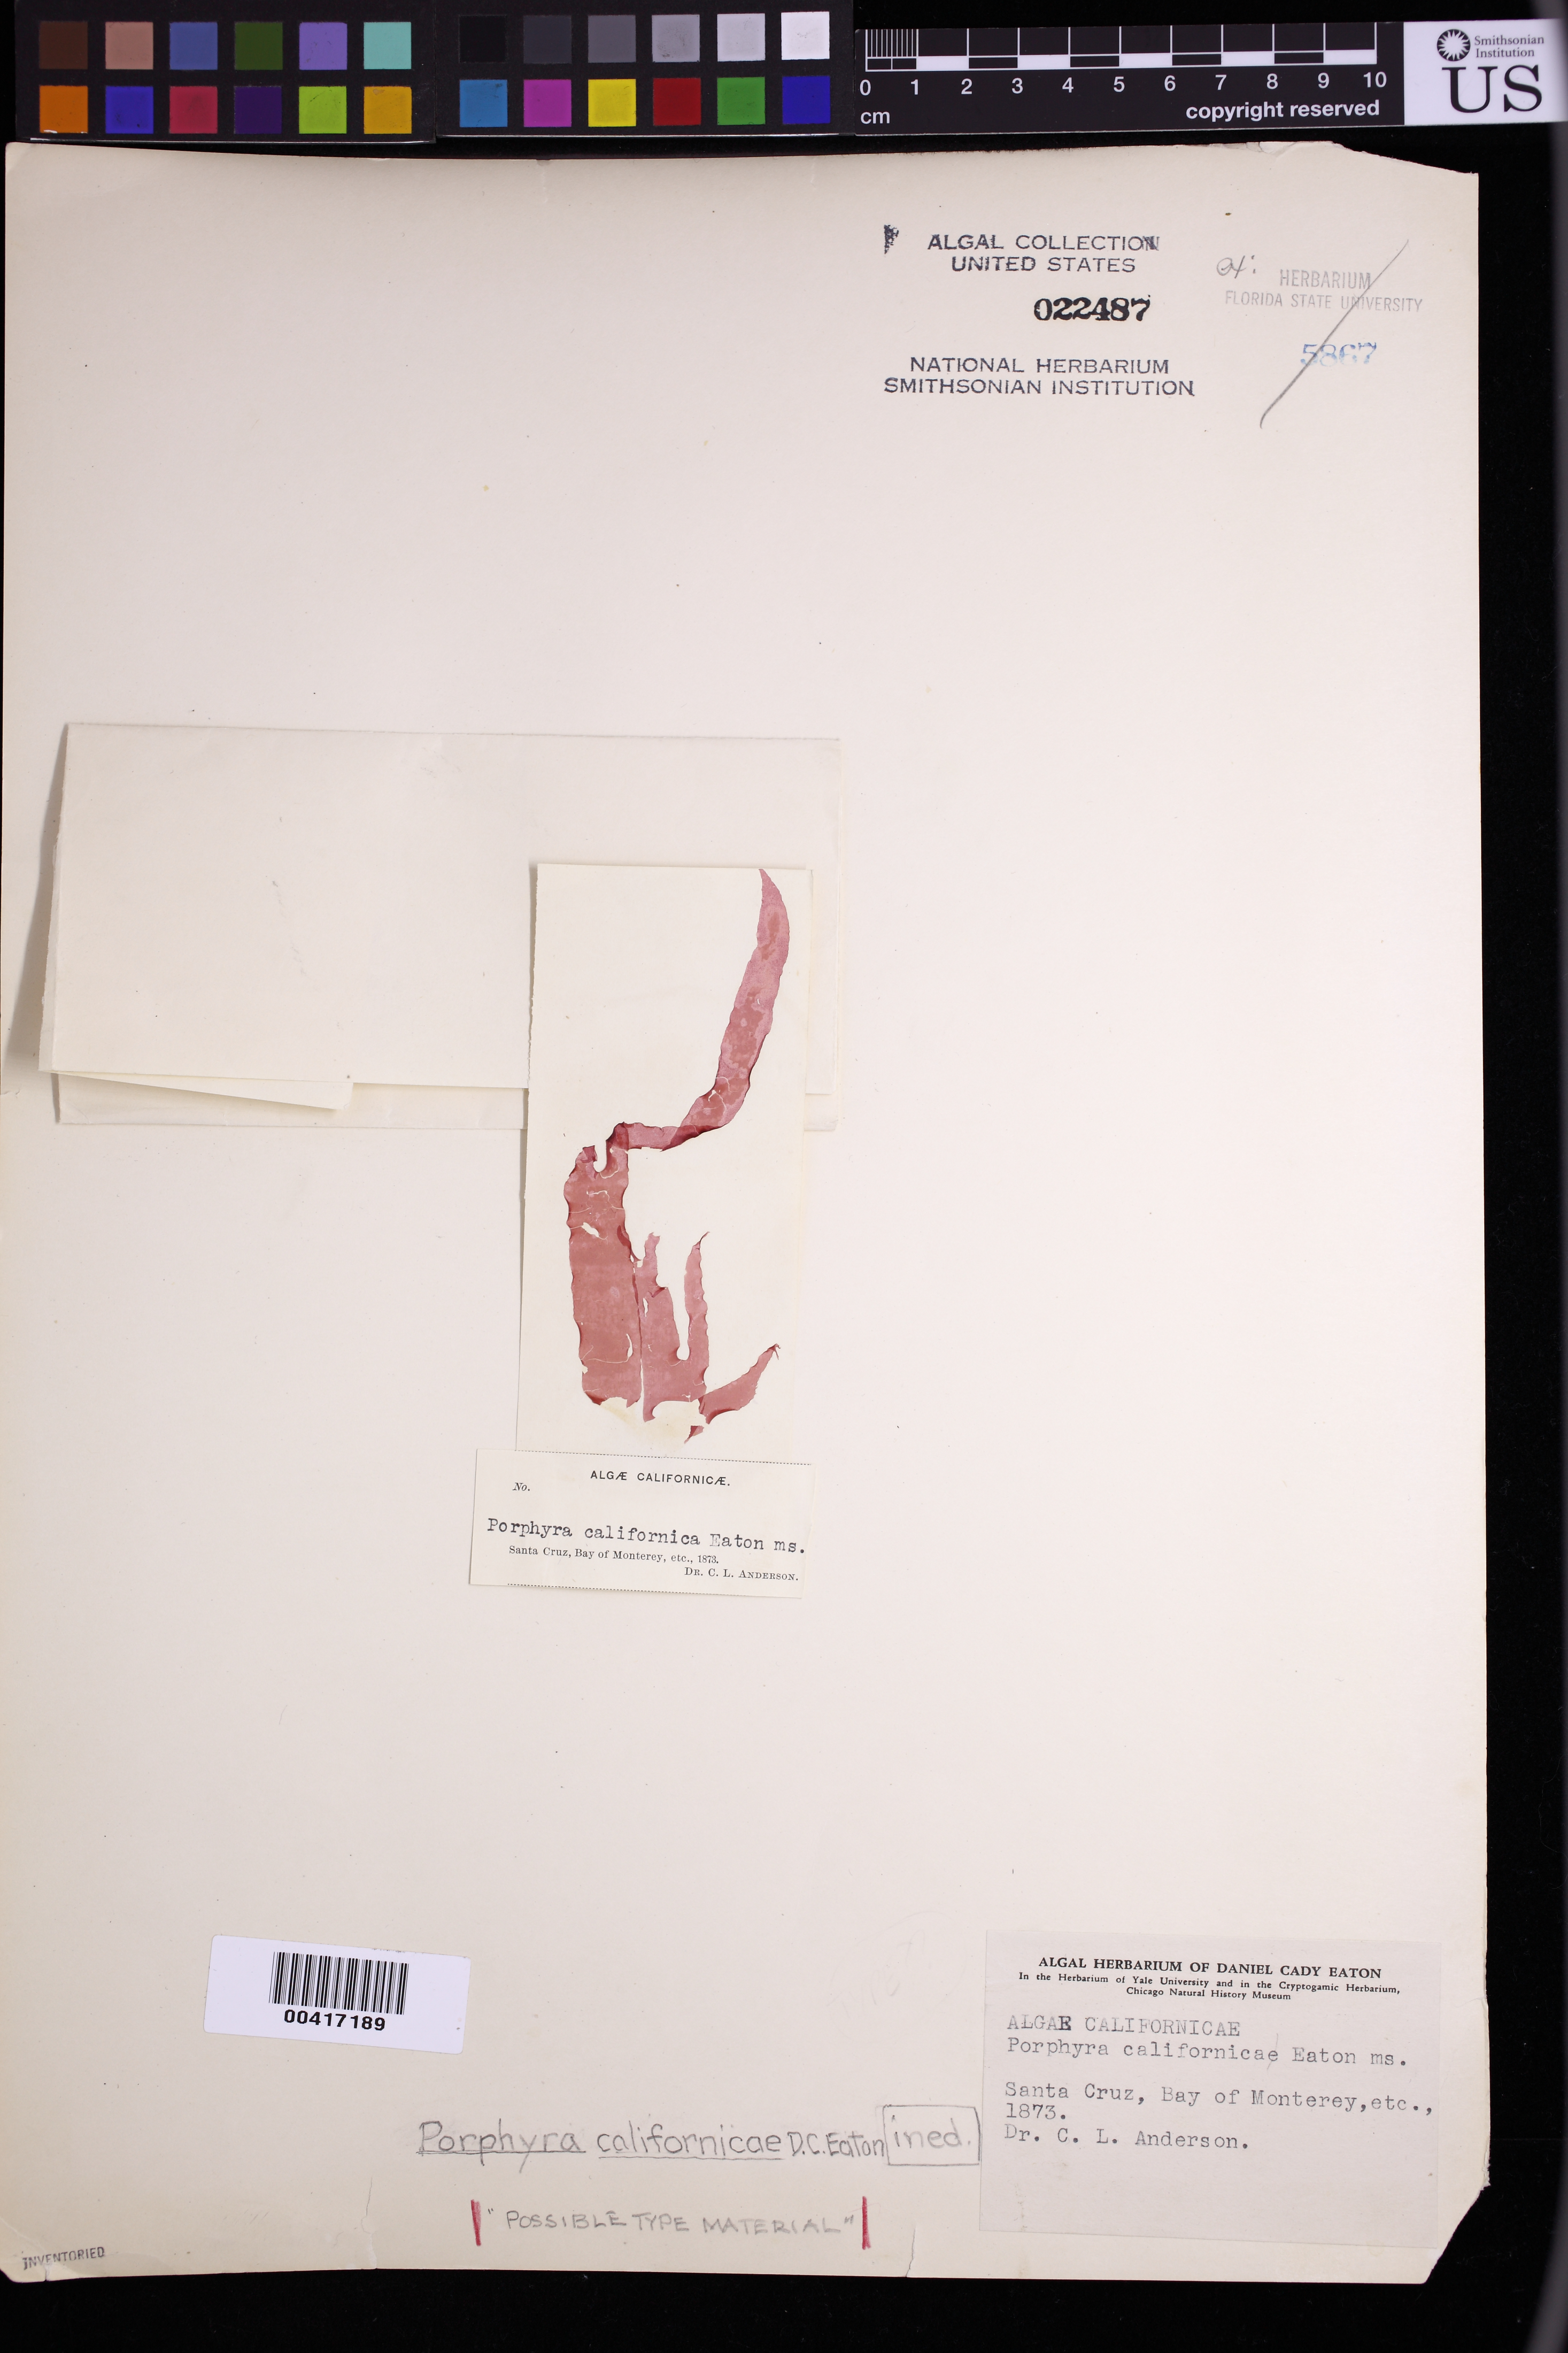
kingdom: Plantae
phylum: Rhodophyta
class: Bangiophyceae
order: Bangiales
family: Bangiaceae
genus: Porphyra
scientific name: Porphyra californicae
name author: D.C. Eaton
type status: Possible Type Material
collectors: C. L. Anderson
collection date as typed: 1873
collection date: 1873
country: United States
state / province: California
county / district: Santa Cruz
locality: Santa Cruz, Monterey Bay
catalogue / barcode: US 22487